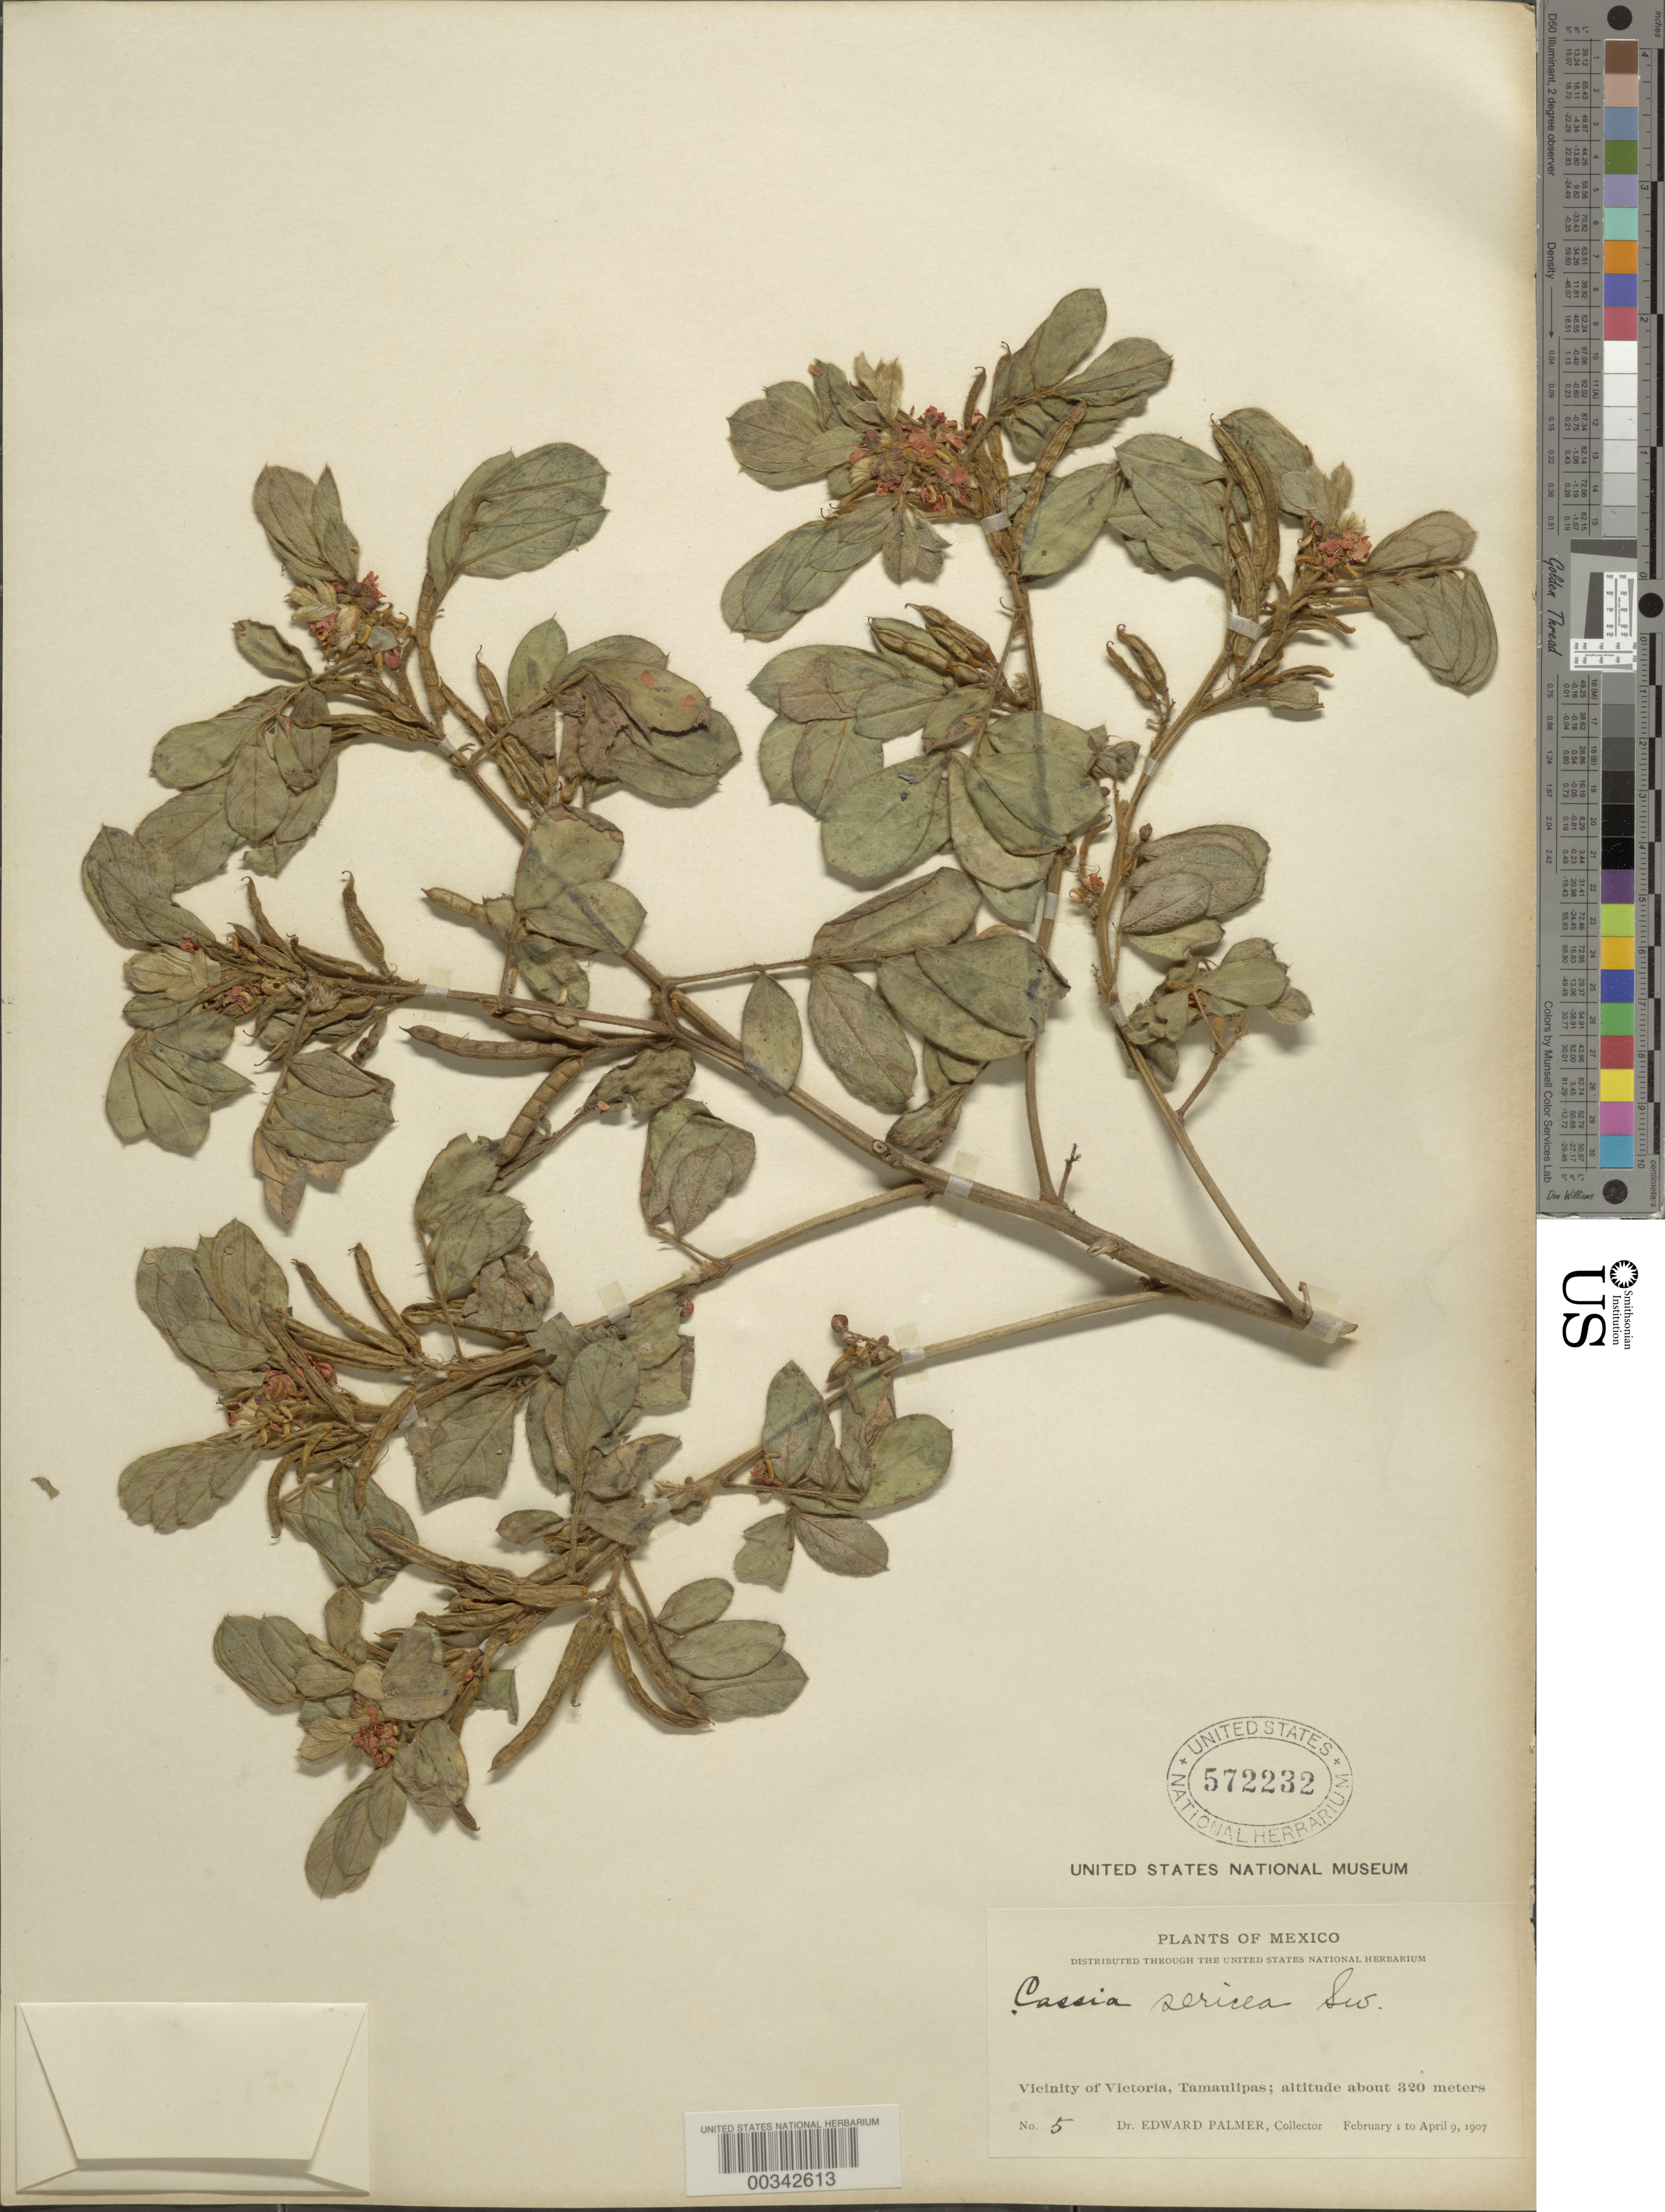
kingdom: Plantae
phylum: Tracheophyta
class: Magnoliopsida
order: Fabales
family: Fabaceae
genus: Senna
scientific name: Senna uniflora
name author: (Mill.) H.S. Irwin & Barneby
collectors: E. Palmer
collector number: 5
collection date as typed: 01 Feb 1907 to 09 Apr 1907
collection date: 1907-02-01/1907-04-09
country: Mexico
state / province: Tamaulipas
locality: Vicinity of Victoria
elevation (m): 320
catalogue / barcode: US 572232